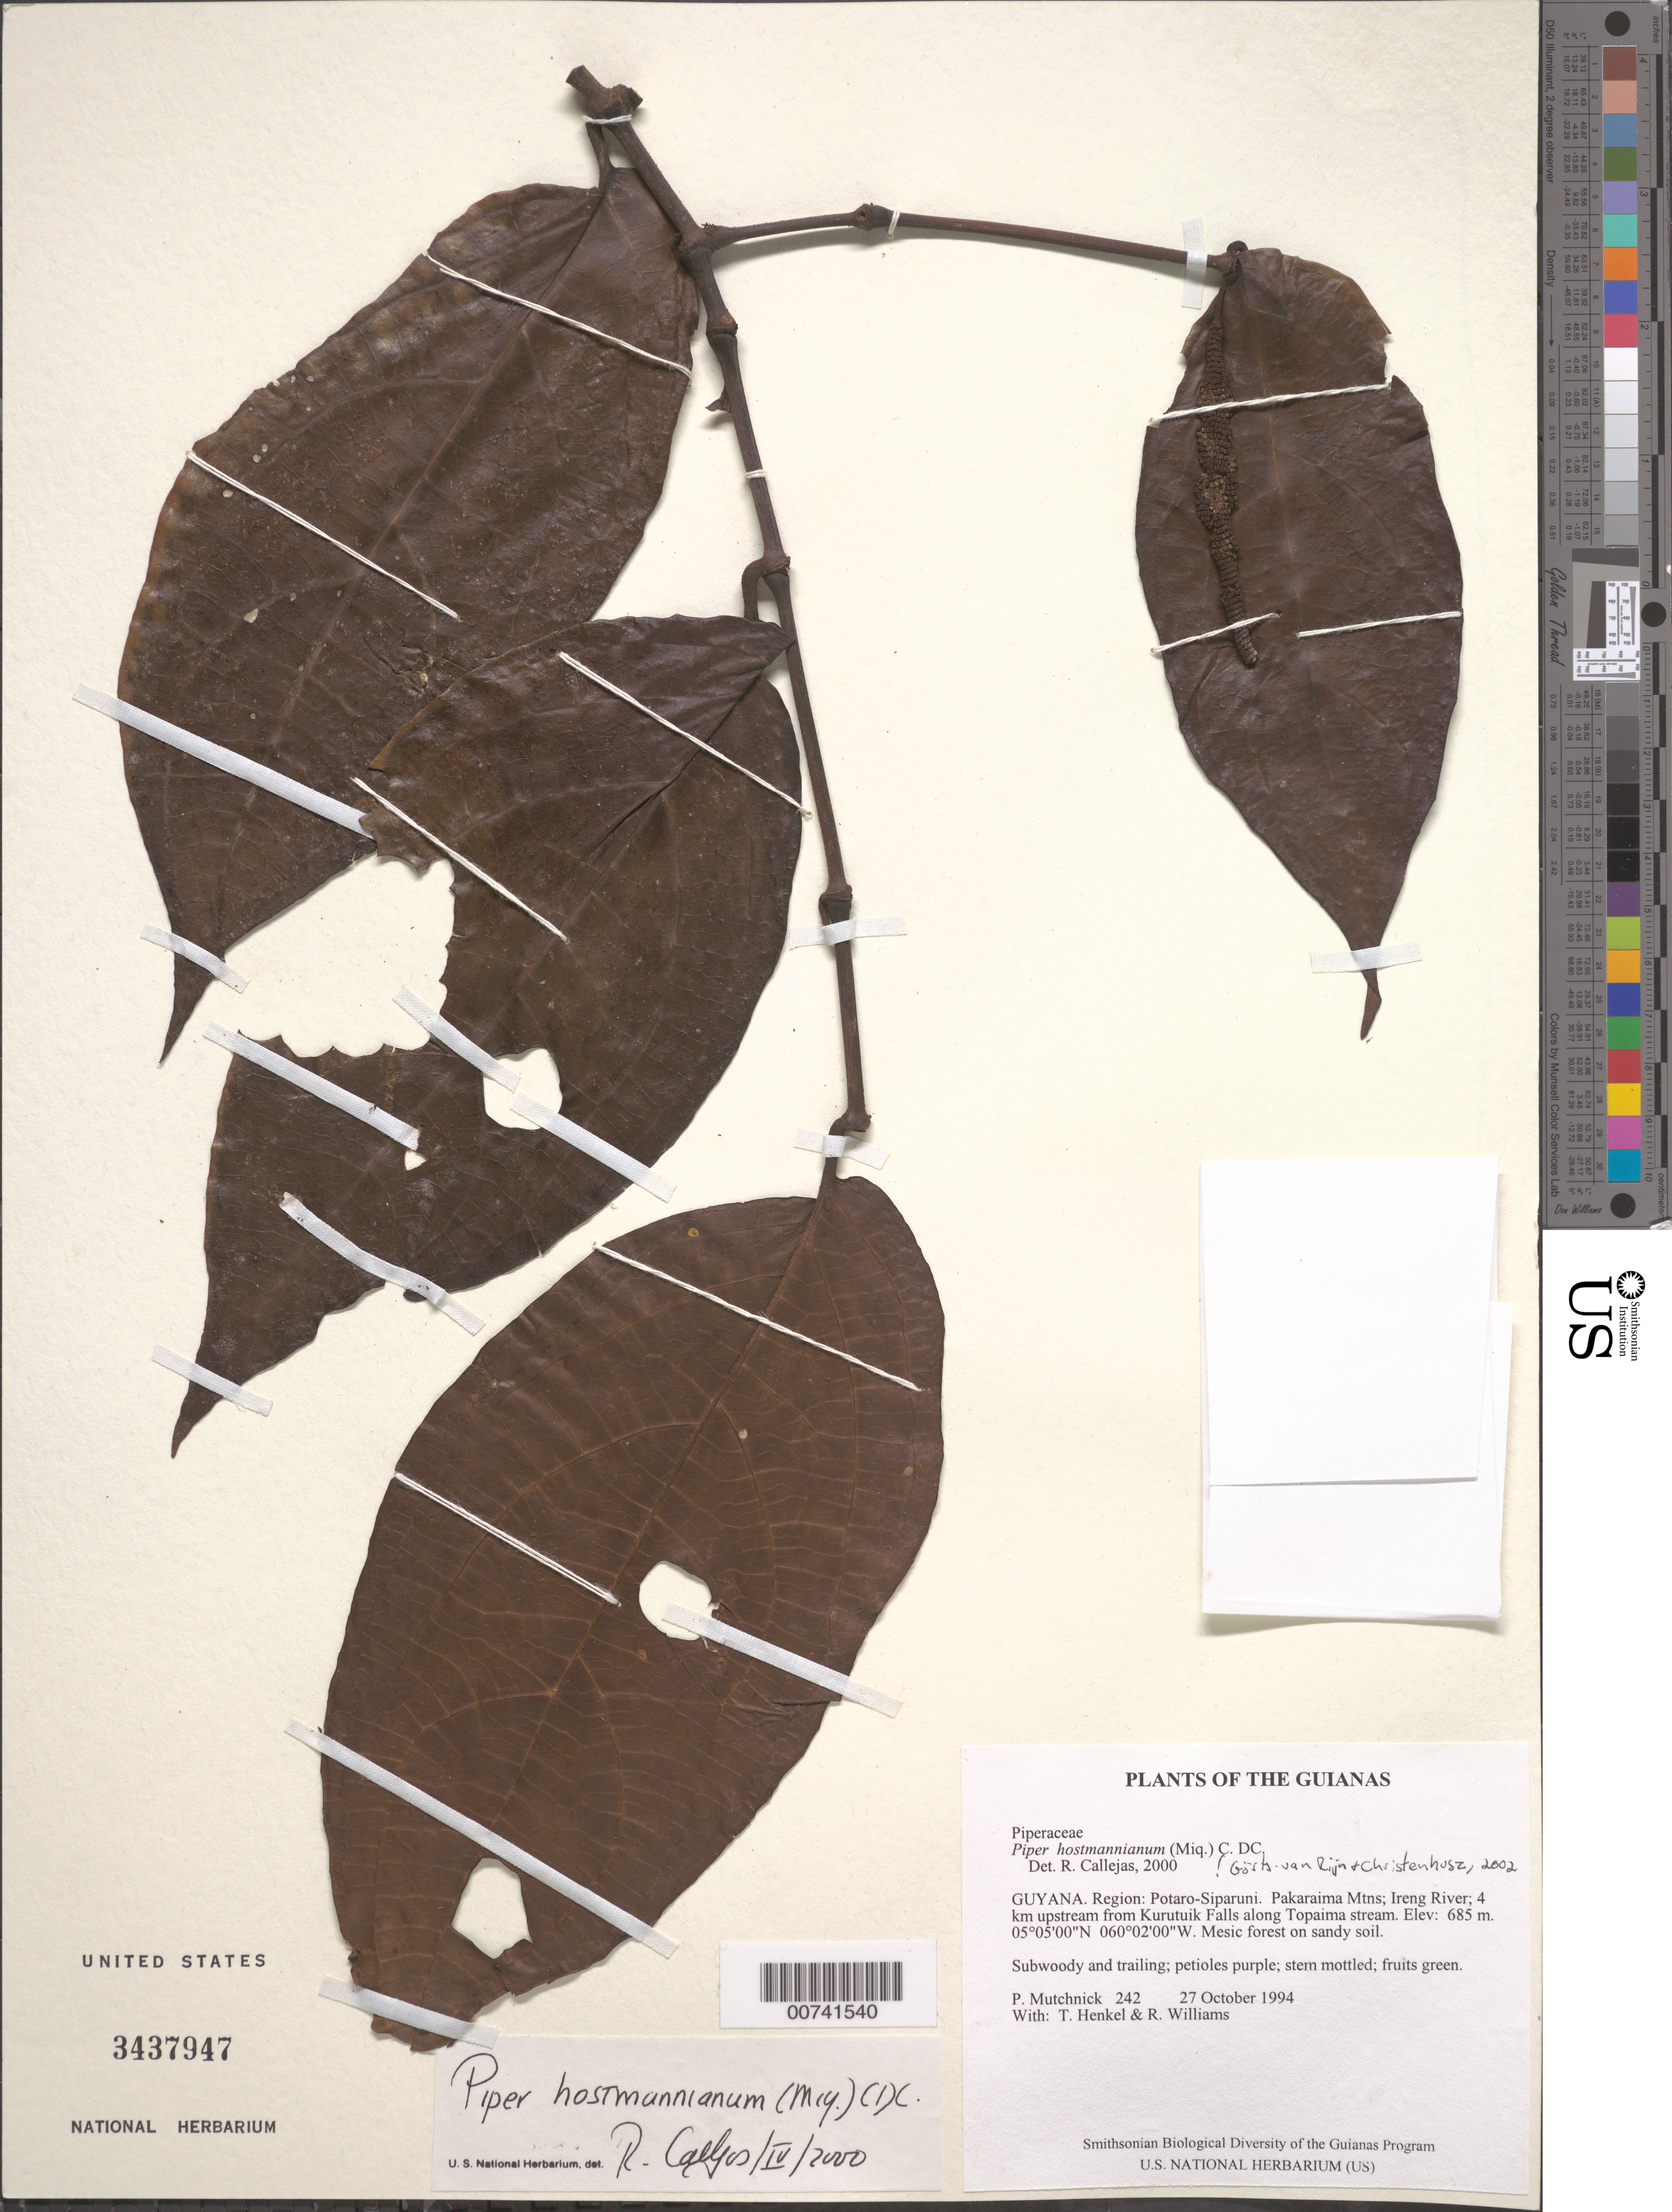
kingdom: Plantae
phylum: Tracheophyta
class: Magnoliopsida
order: Piperales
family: Piperaceae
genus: Piper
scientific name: Piper hostmannianum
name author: (Miq.) C. DC.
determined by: Görts-van Rijn, A. R.; Christenhusz, M. J.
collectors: P. Mutchnick, T. Henkel & R. Williams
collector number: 242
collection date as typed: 27 October 1994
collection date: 1994-10-27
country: Guyana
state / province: Potaro-Siparuni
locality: Pakaraima Mtns; Ireng River; 4 km upstream from Kurutuik Falls along Topaima stream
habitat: Mesic forest on sandy soil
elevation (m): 685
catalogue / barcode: US 3437947